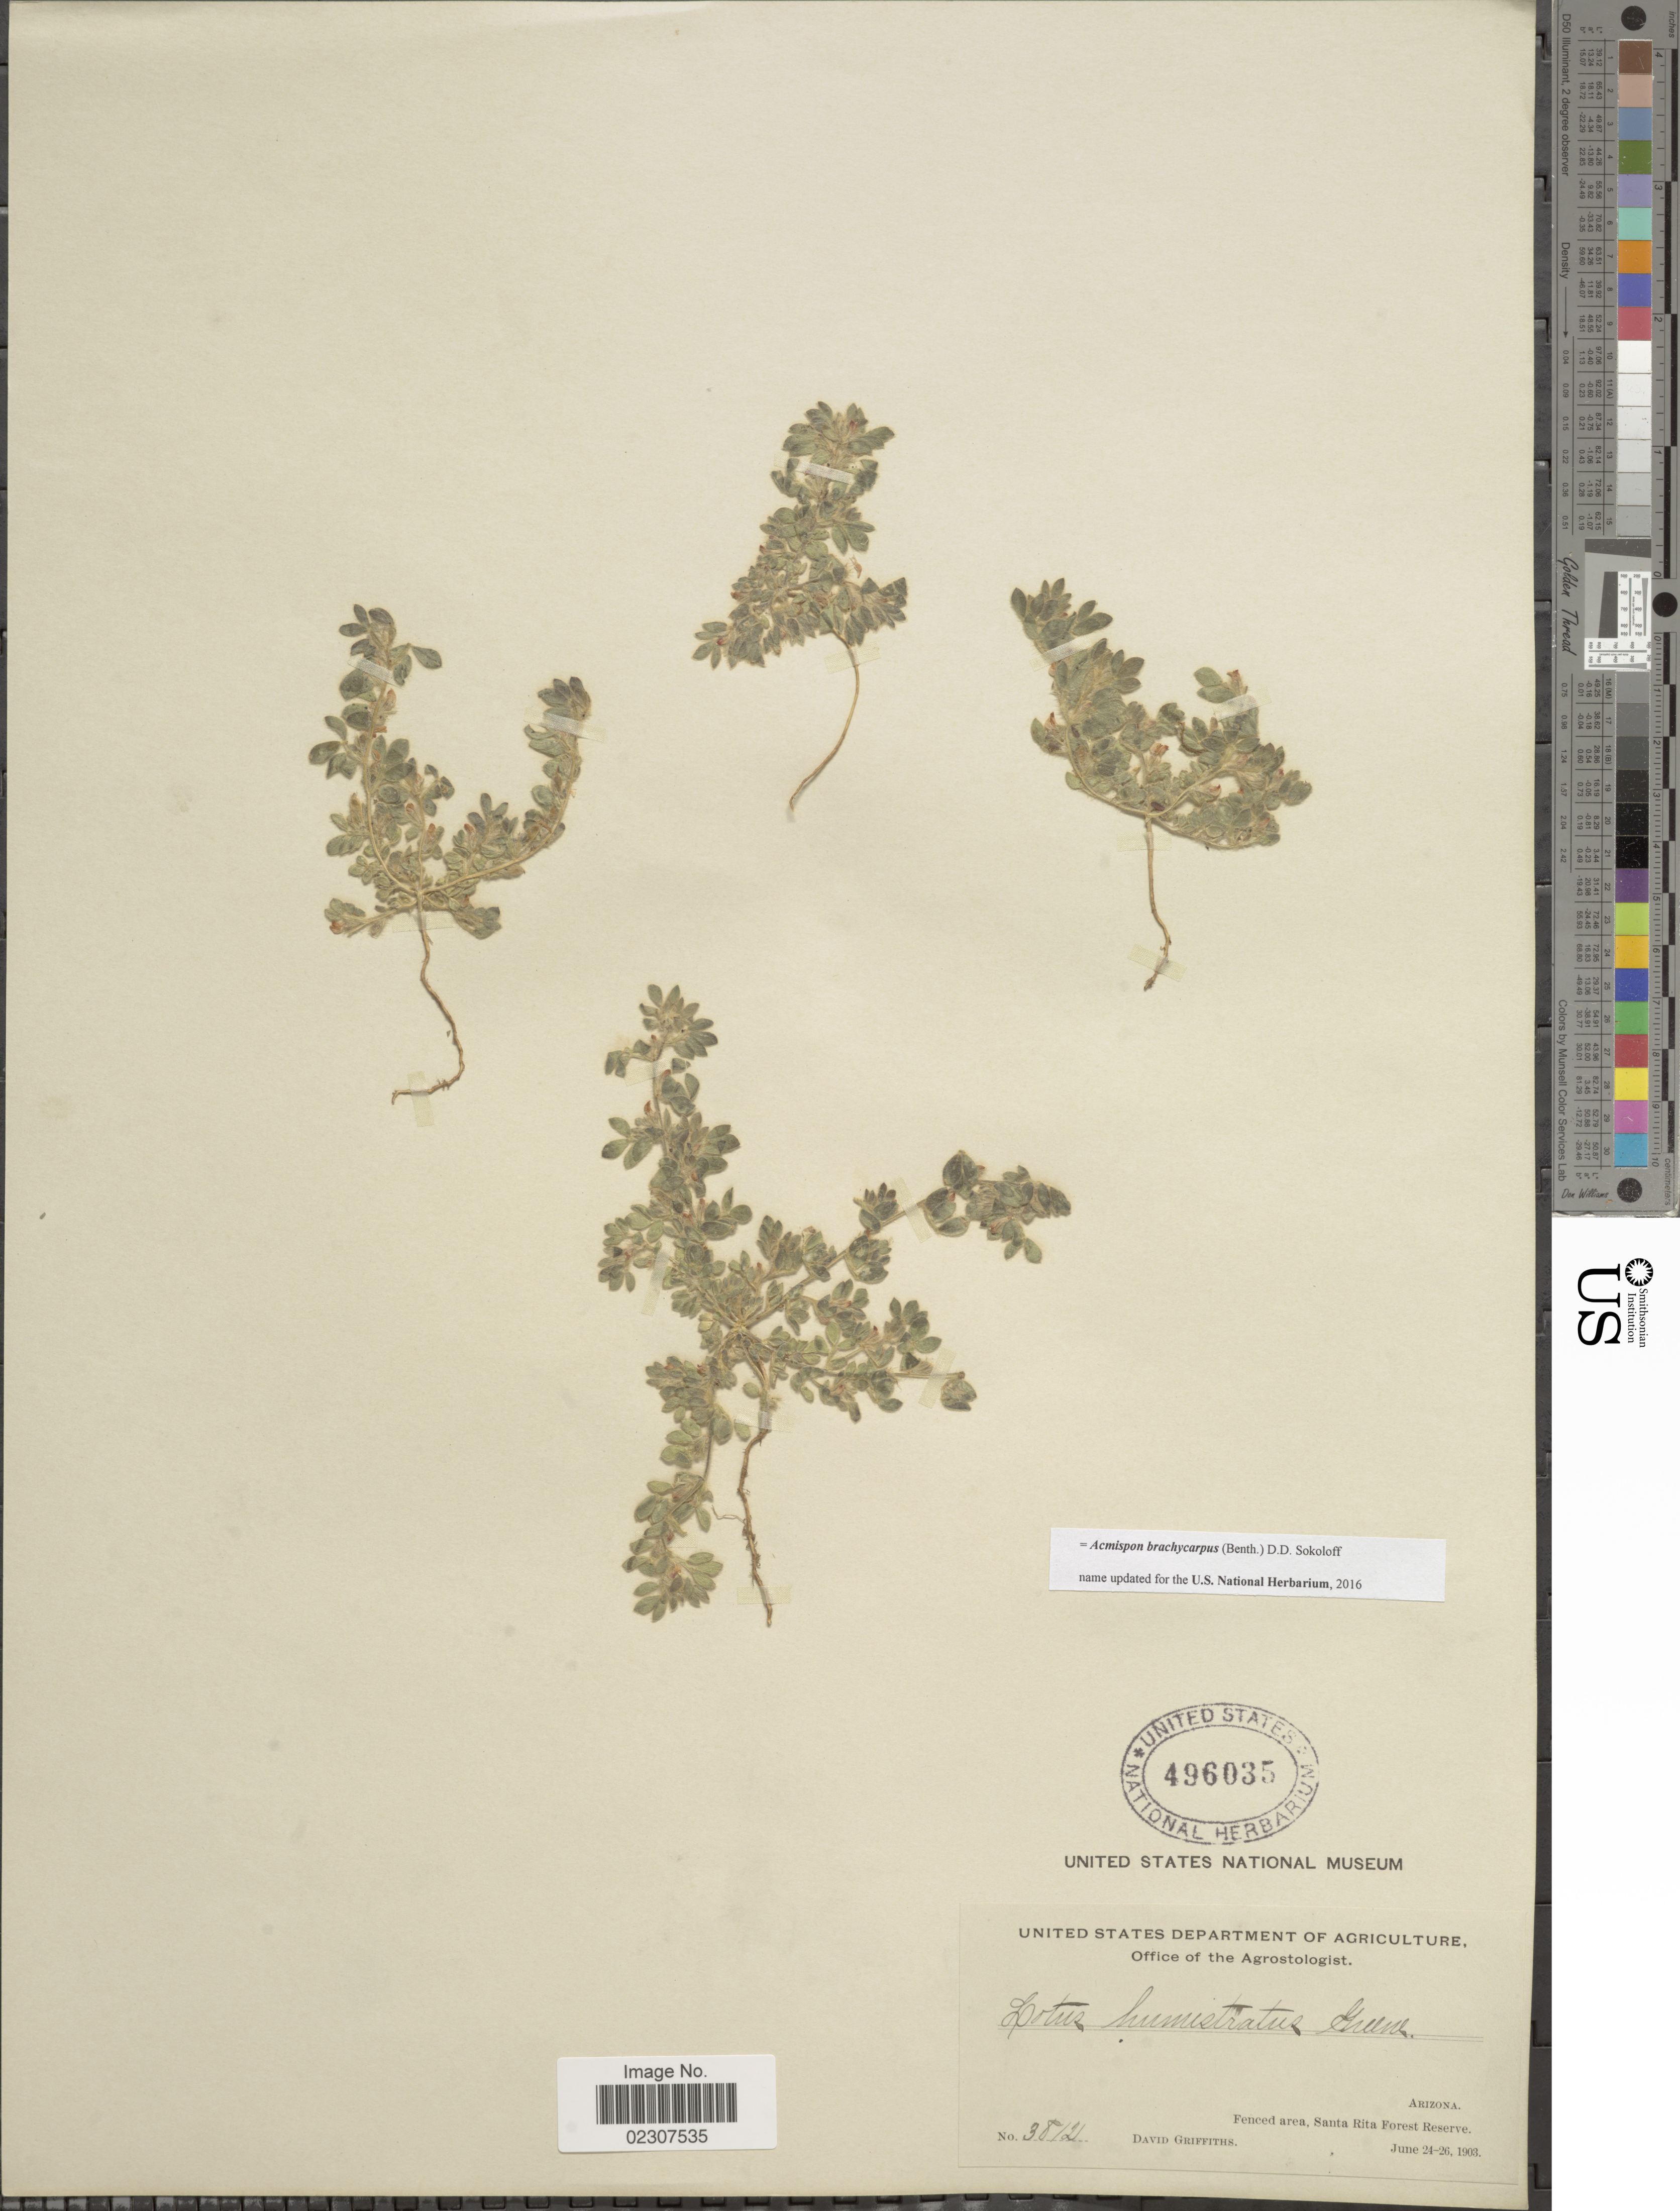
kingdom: Plantae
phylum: Tracheophyta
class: Magnoliopsida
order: Fabales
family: Fabaceae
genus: Acmispon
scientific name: Acmispon brachycarpus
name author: (Benth.) D.D. Sokoloff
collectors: D. Griffiths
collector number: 3812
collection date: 1903-06-24/1903-06-26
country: United States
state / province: Arizona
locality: Fenced area, Santa Rita Forest Reserve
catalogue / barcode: US 496035